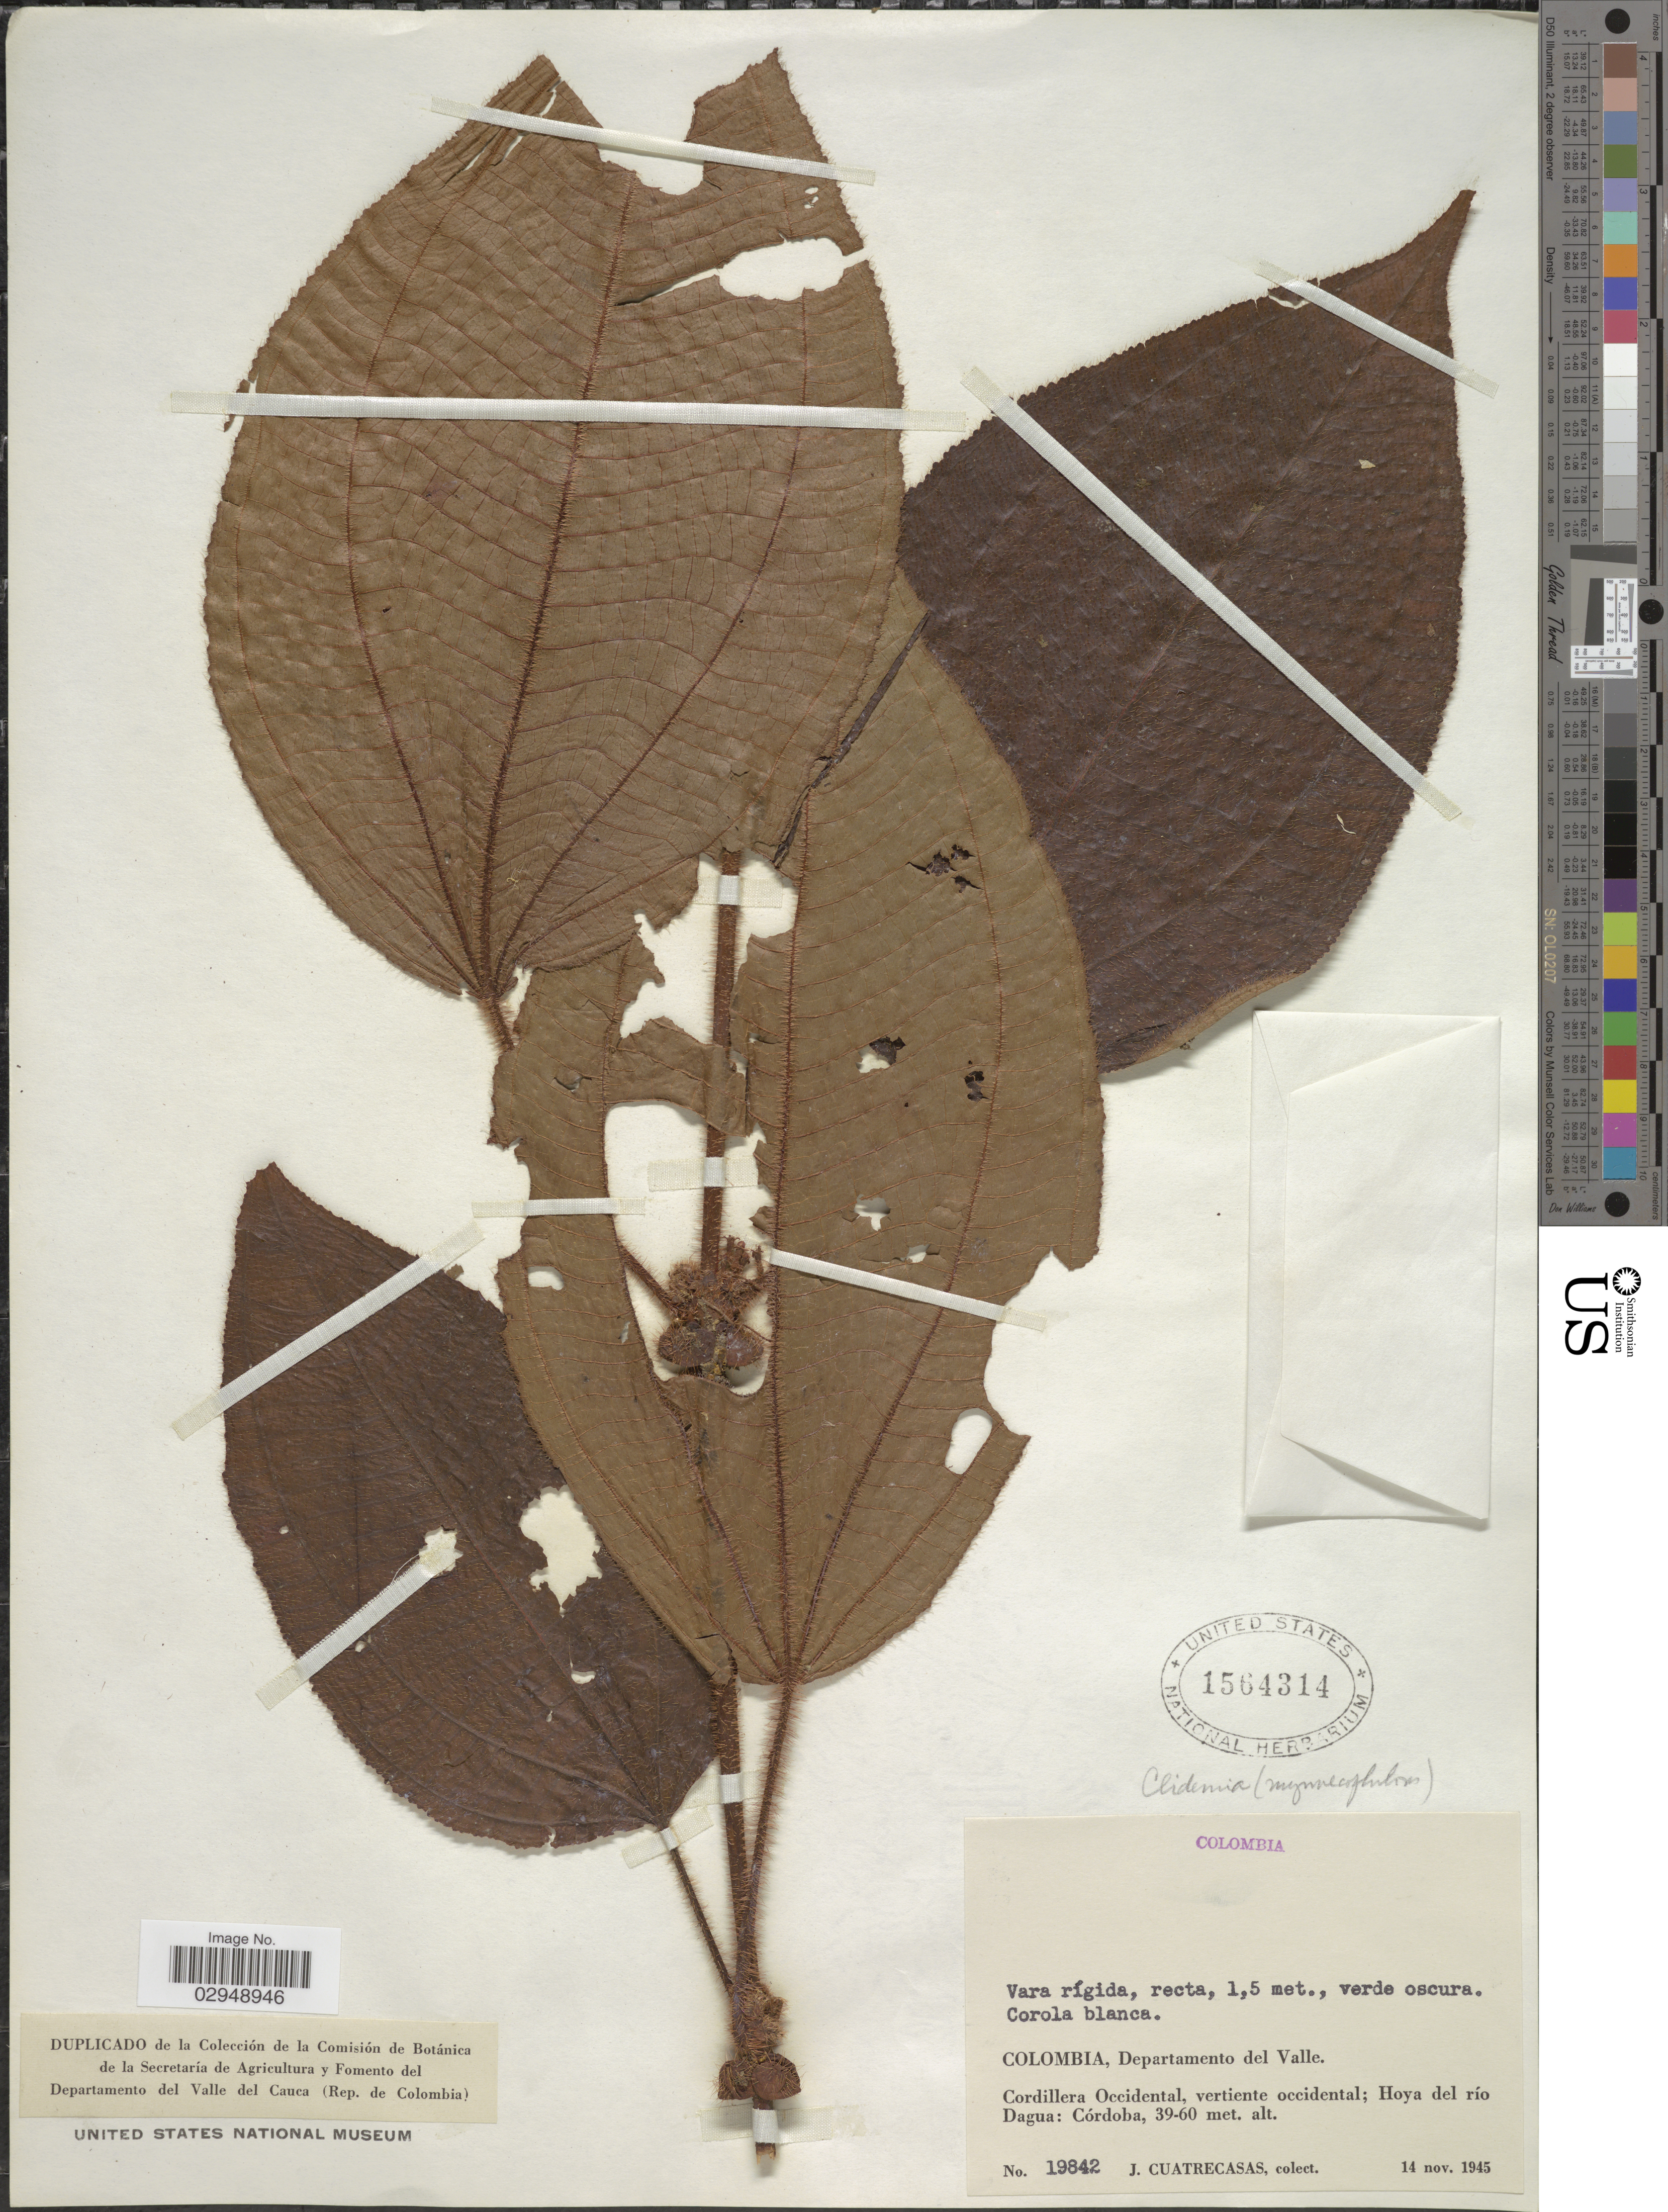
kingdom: Plantae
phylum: Tracheophyta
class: Magnoliopsida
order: Myrtales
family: Melastomataceae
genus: Clidemia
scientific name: Clidemia crenulata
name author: Gleason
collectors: J. Cuatrecasas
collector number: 19842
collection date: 1945-11-14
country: Colombia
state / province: Valle del Cauca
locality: Departamento del Valle. Cordillera Occidental, vertiente occidental; Hoya del río Dagua: Córdoba.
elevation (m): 39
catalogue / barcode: US 1564314